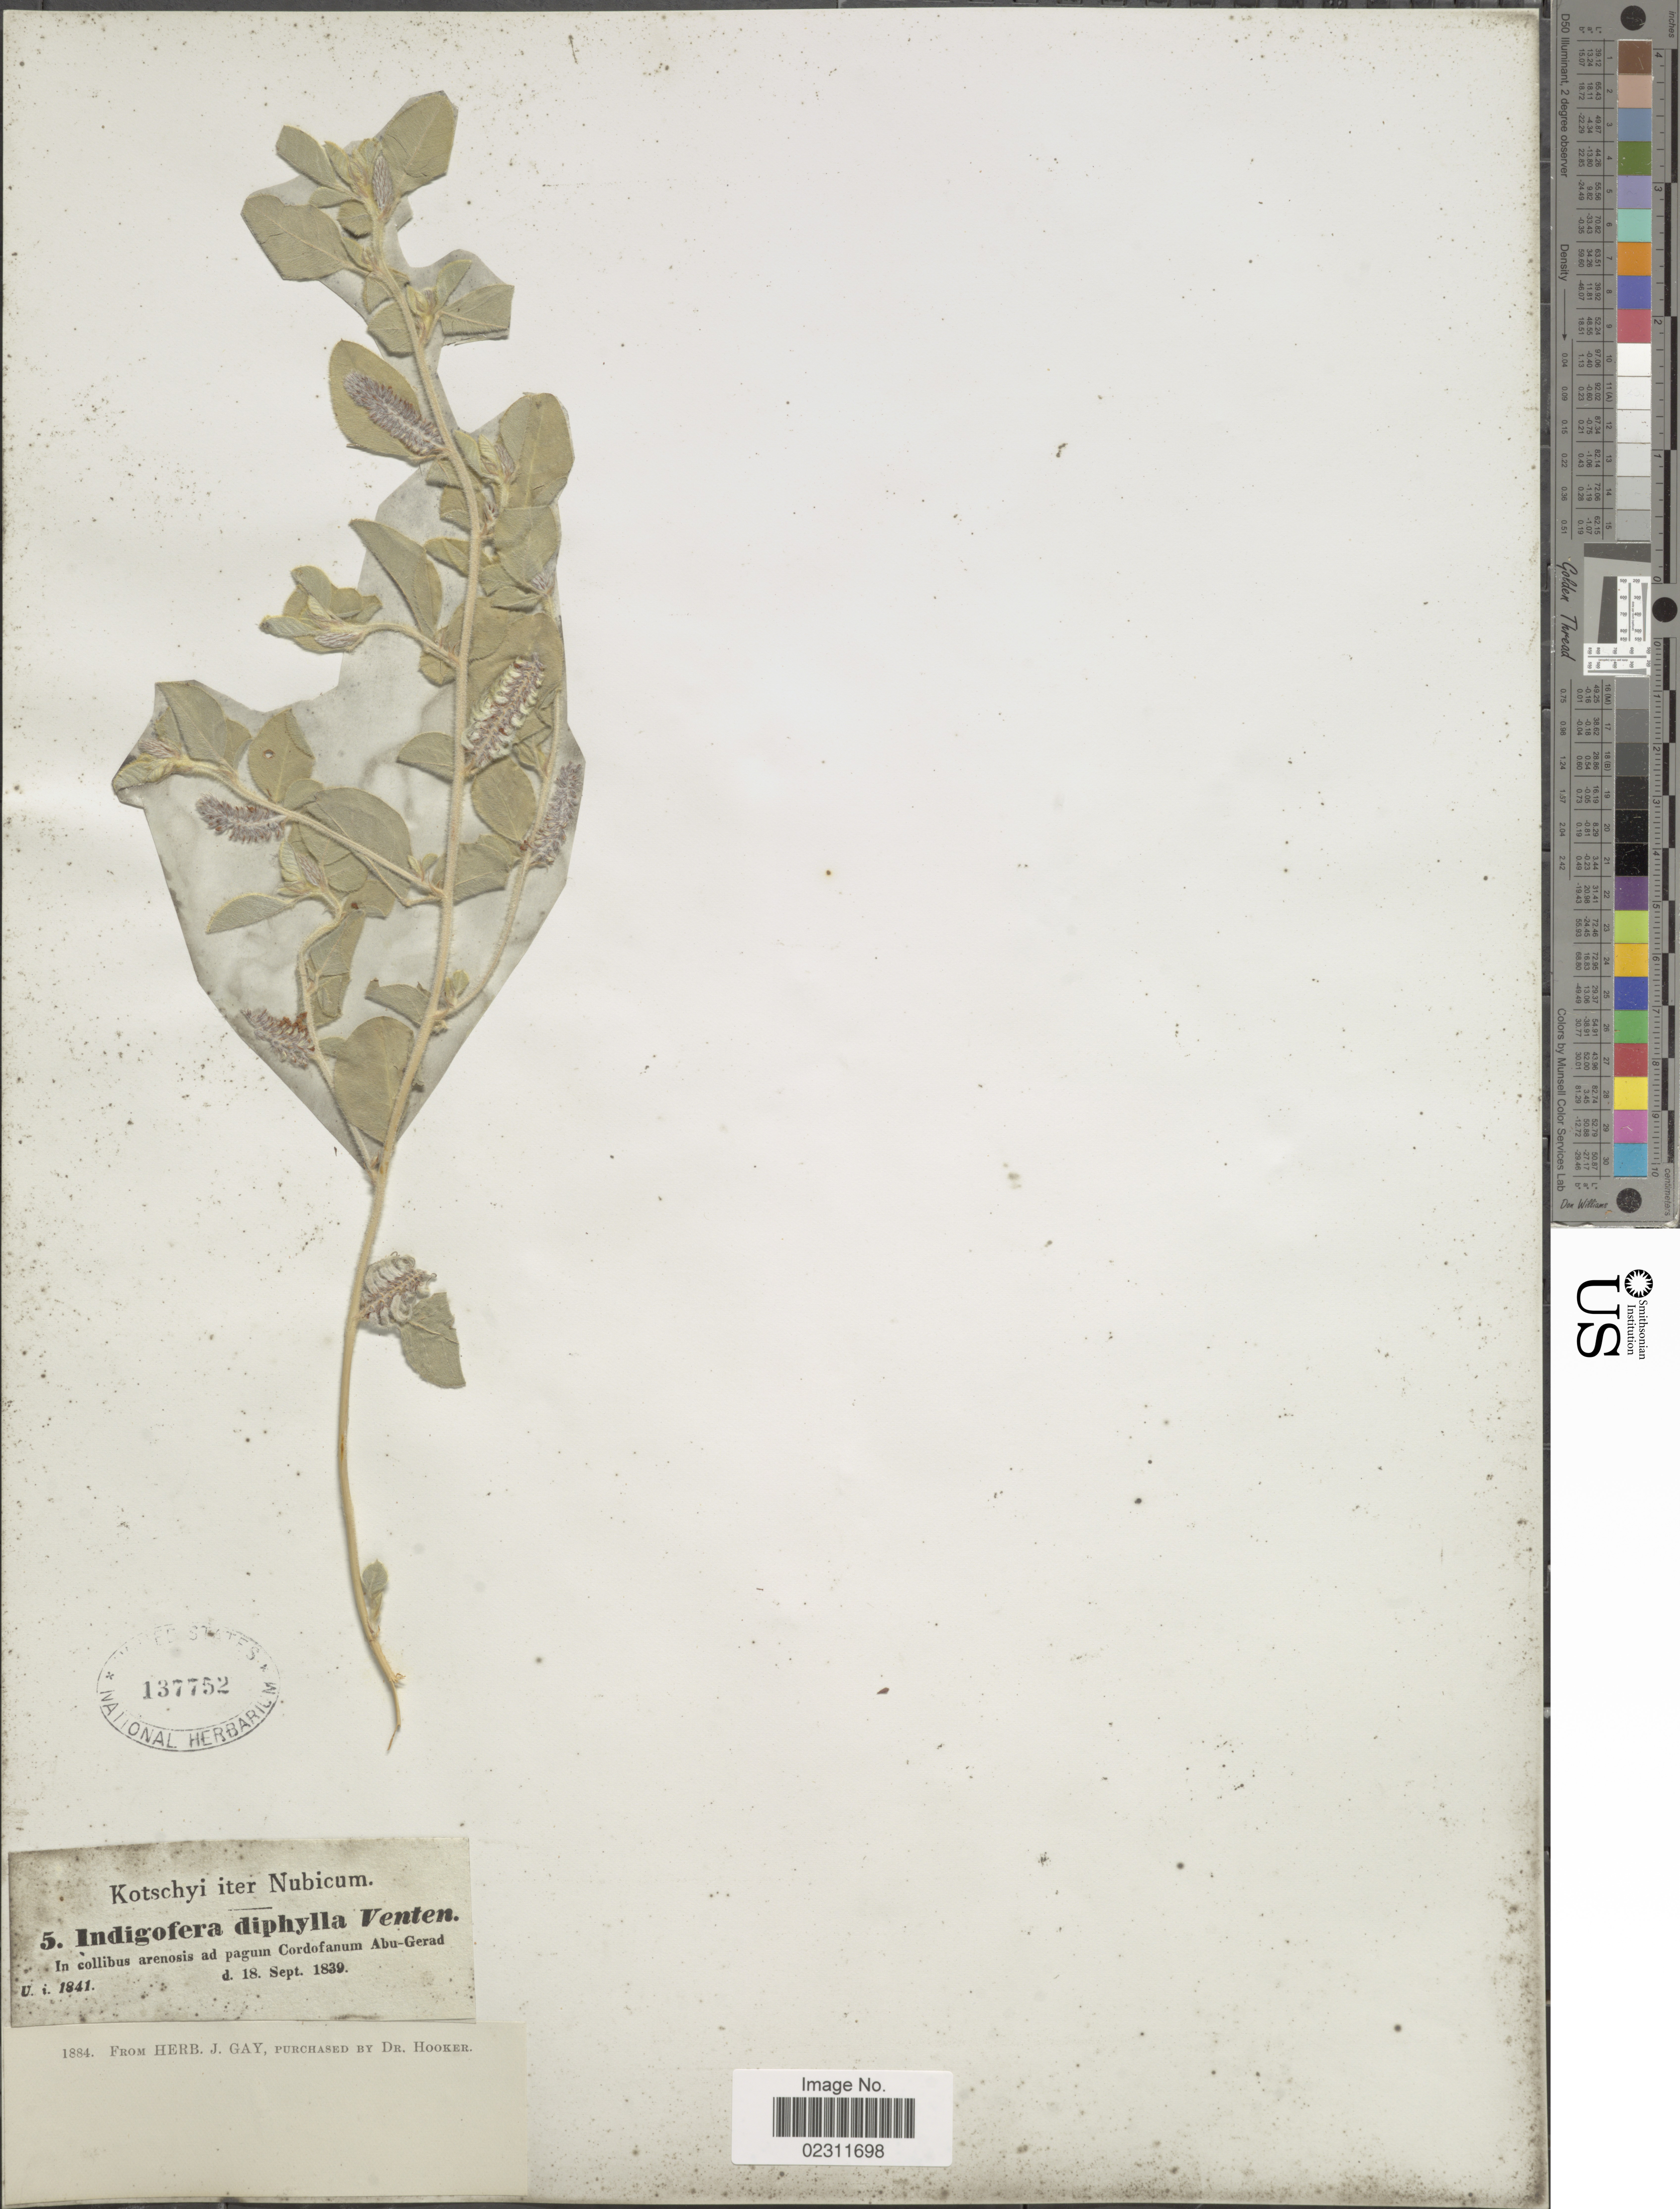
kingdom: Plantae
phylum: Tracheophyta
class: Magnoliopsida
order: Fabales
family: Fabaceae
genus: Indigofera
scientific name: Indigofera diphylla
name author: Vent.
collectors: -. Kotschyi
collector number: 5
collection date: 1839-09-18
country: Sudan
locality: Nubicum, ad pagum Cordofanum Abu-Gerad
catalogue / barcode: US 137752